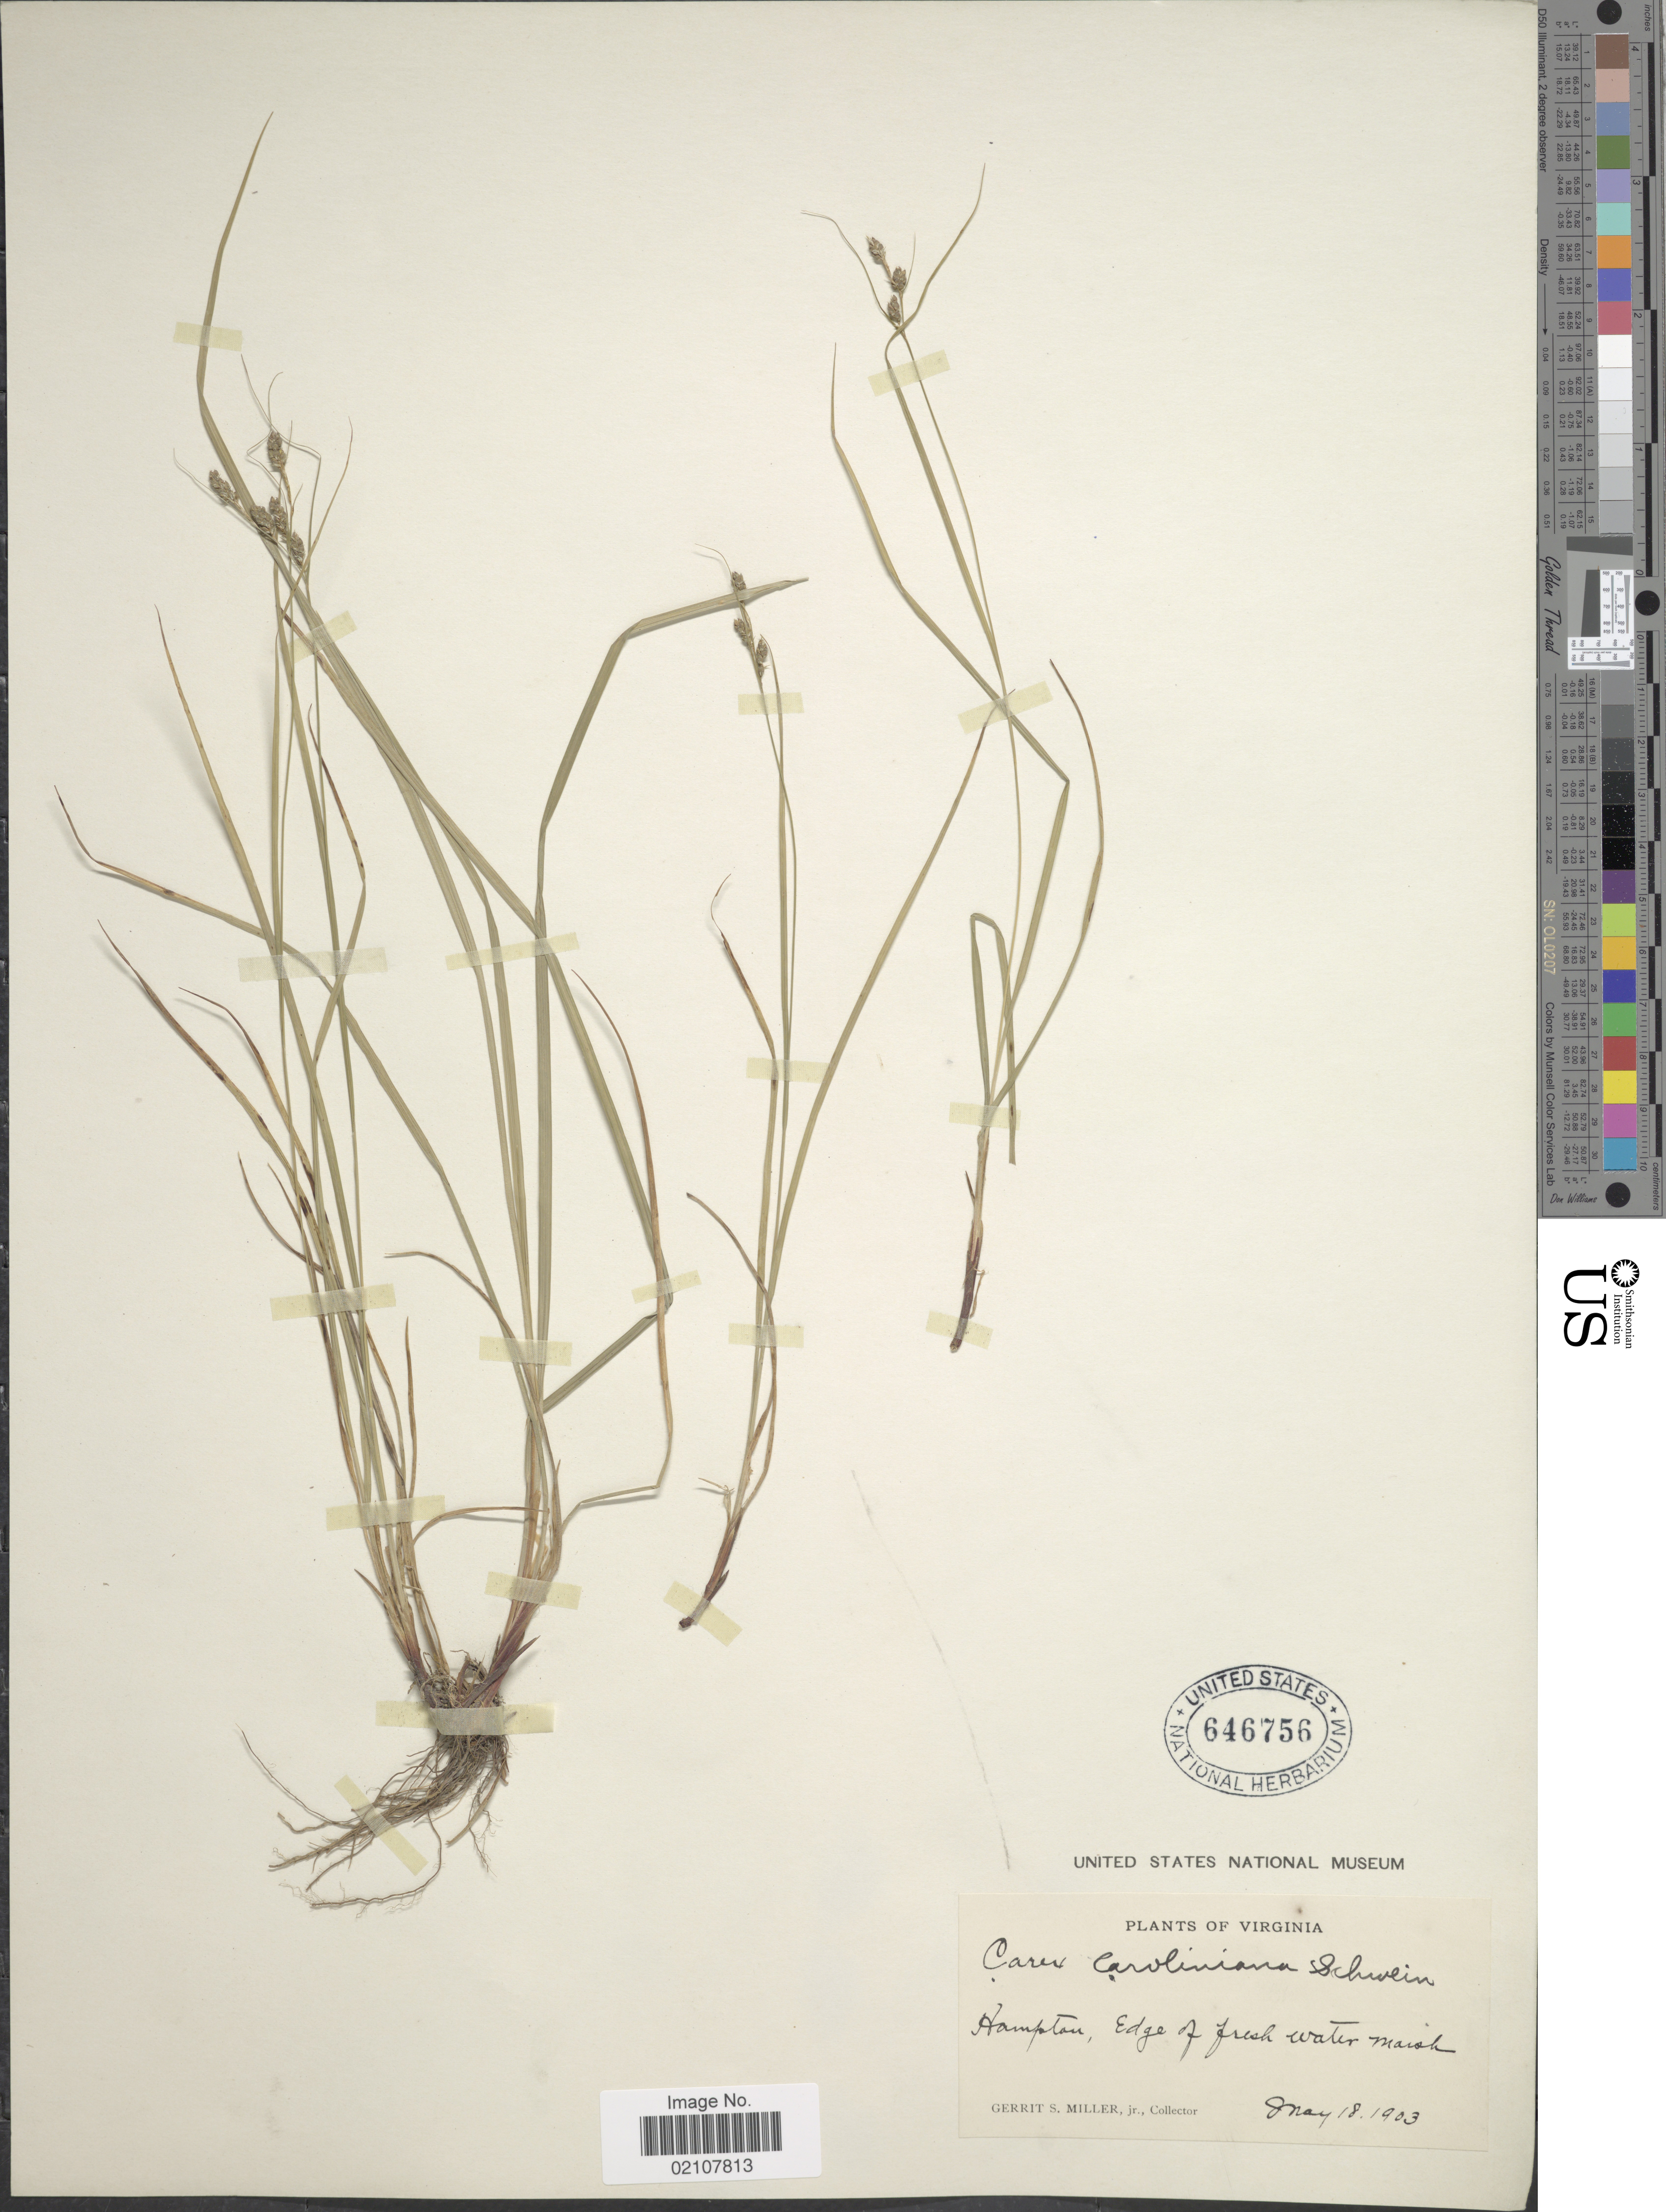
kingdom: Plantae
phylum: Tracheophyta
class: Liliopsida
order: Poales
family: Cyperaceae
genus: Carex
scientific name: Carex caroliniana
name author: Schwein.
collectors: G. S. Miller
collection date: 1903-05-18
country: United States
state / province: Virginia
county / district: City of Hampton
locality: Hampton, Edge of fresh water marsh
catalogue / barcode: US 646756